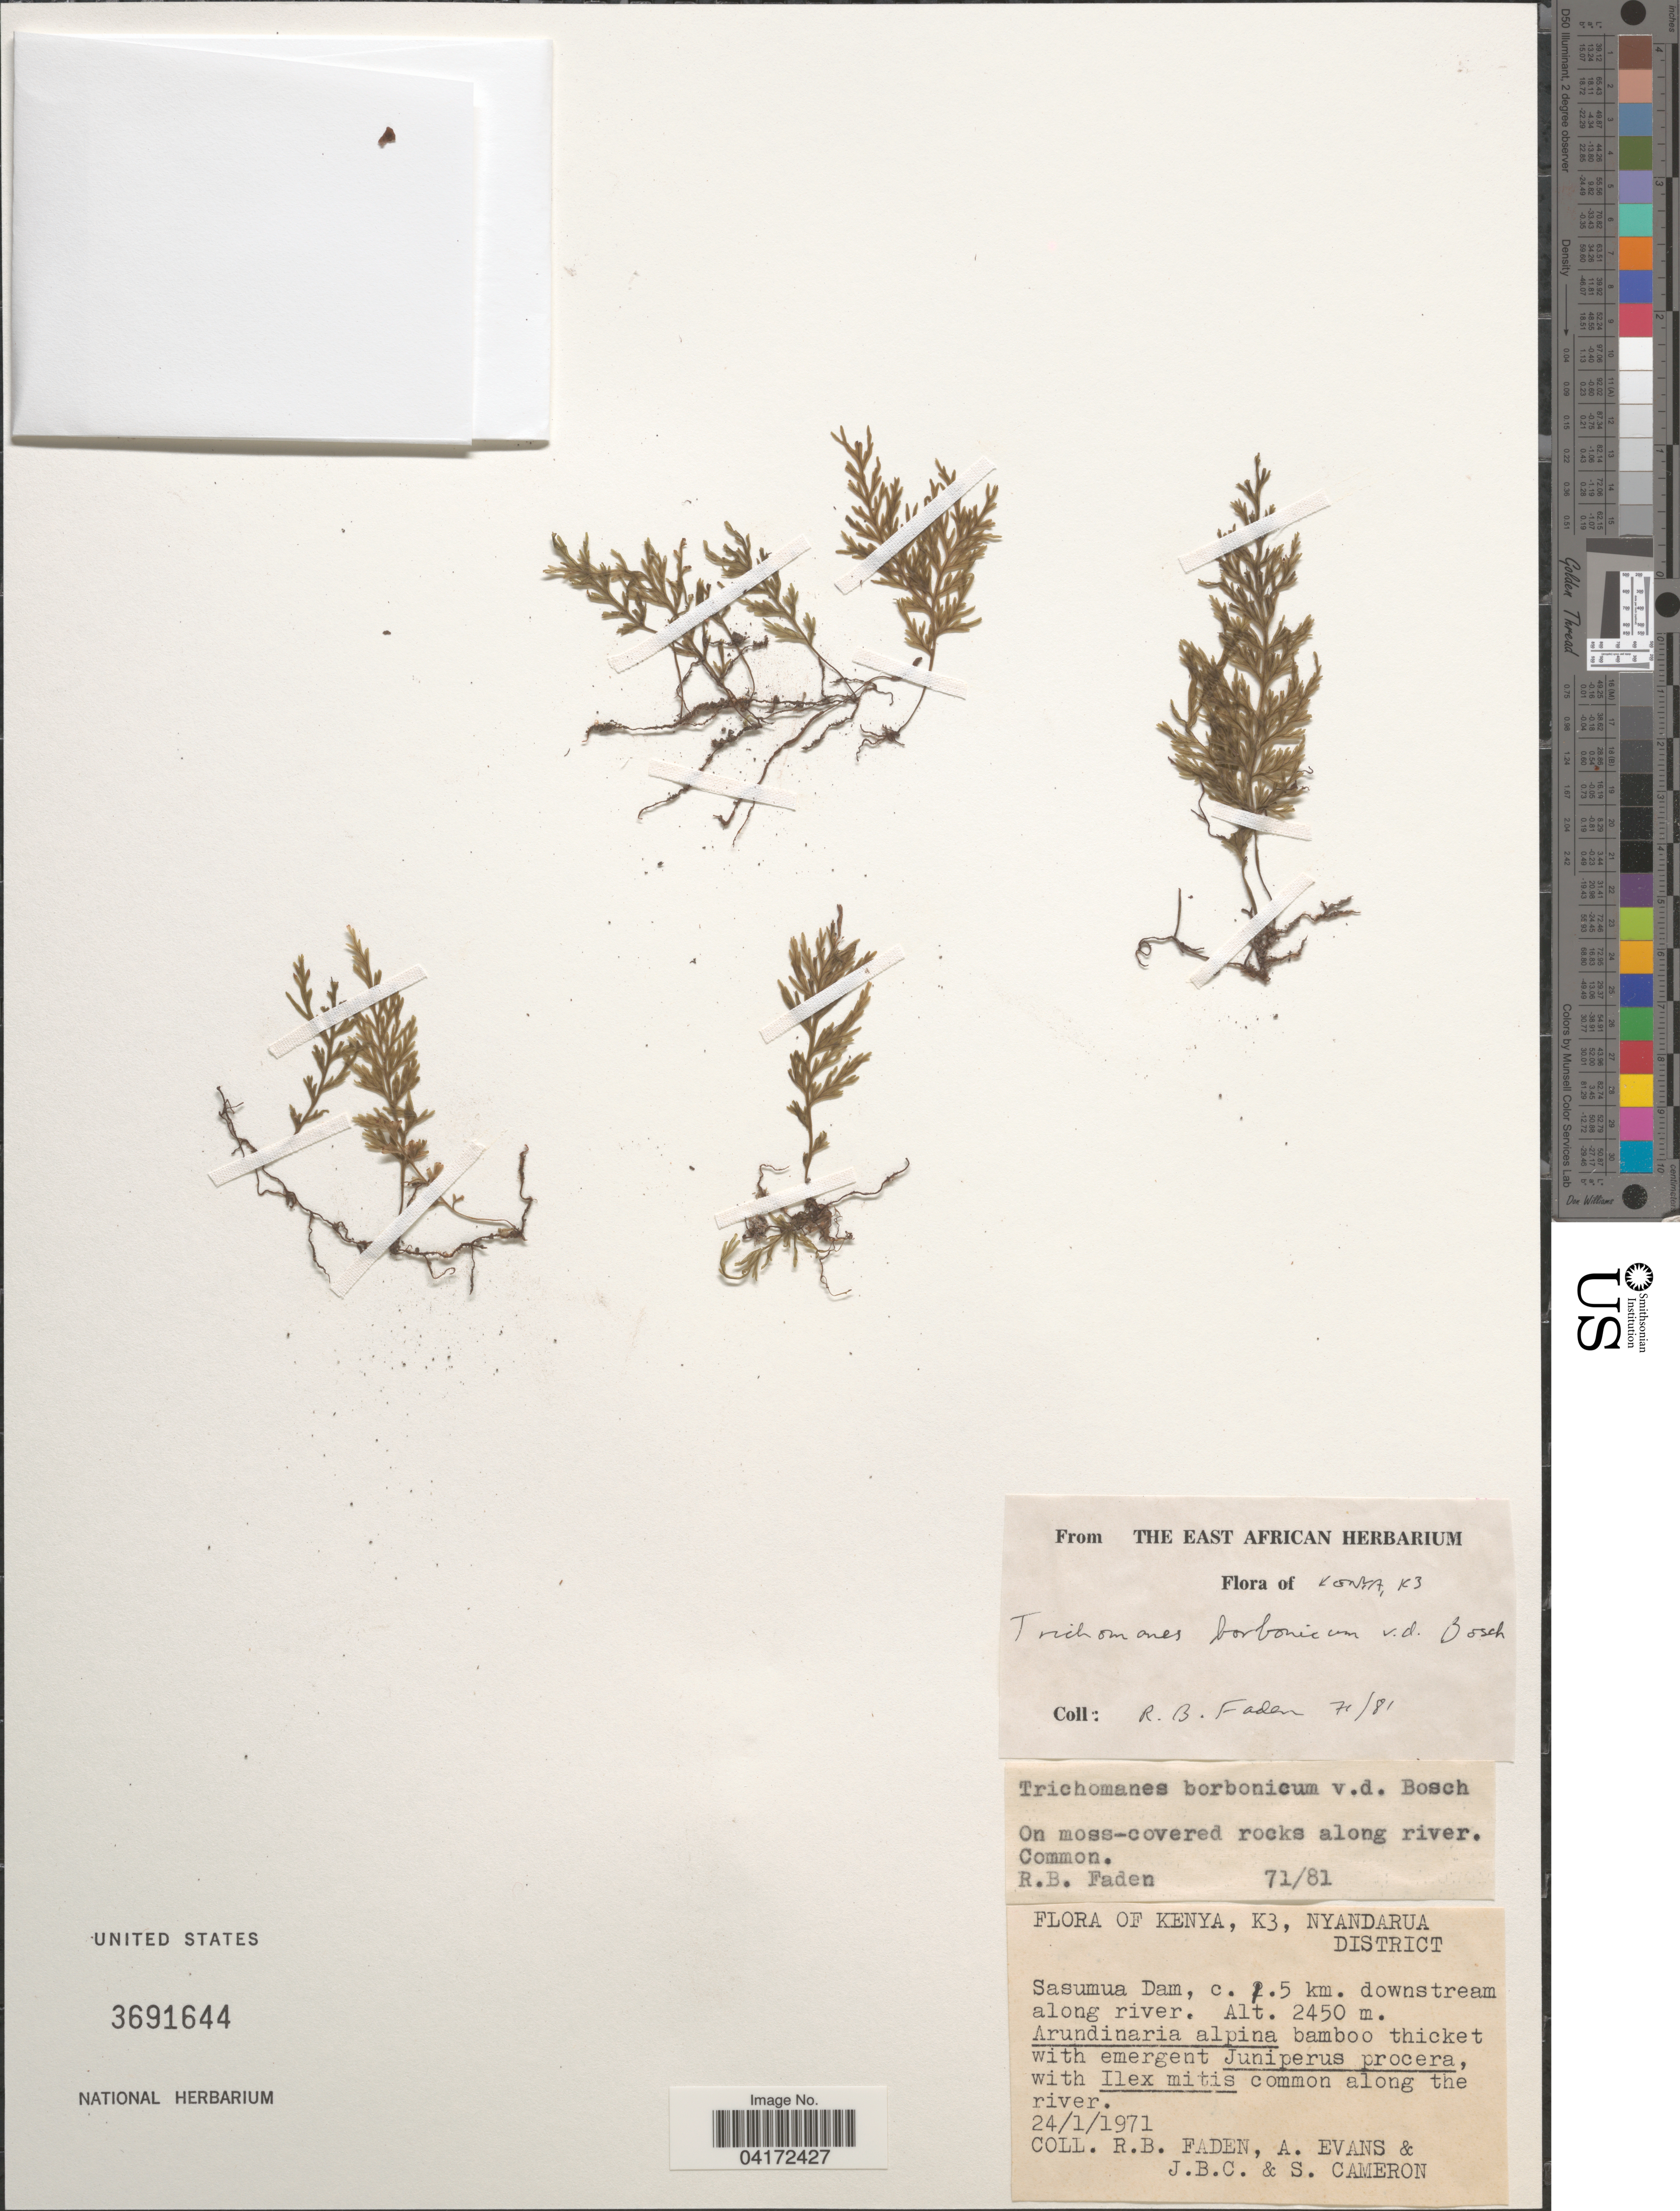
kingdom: Plantae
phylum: Tracheophyta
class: Polypodiopsida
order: Hymenophyllales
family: Hymenophyllaceae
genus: Trichomanes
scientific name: Trichomanes borbonicum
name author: Bosch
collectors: R. B. Faden, A. Evans, J. Cameron & S. Cameron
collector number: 71/81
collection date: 1971-01-24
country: Kenya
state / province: Nyandarua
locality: K3, Nyandarua District. Sasumua Dam, c. 1.5 km. downstream along river.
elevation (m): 2450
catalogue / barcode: US 3691644